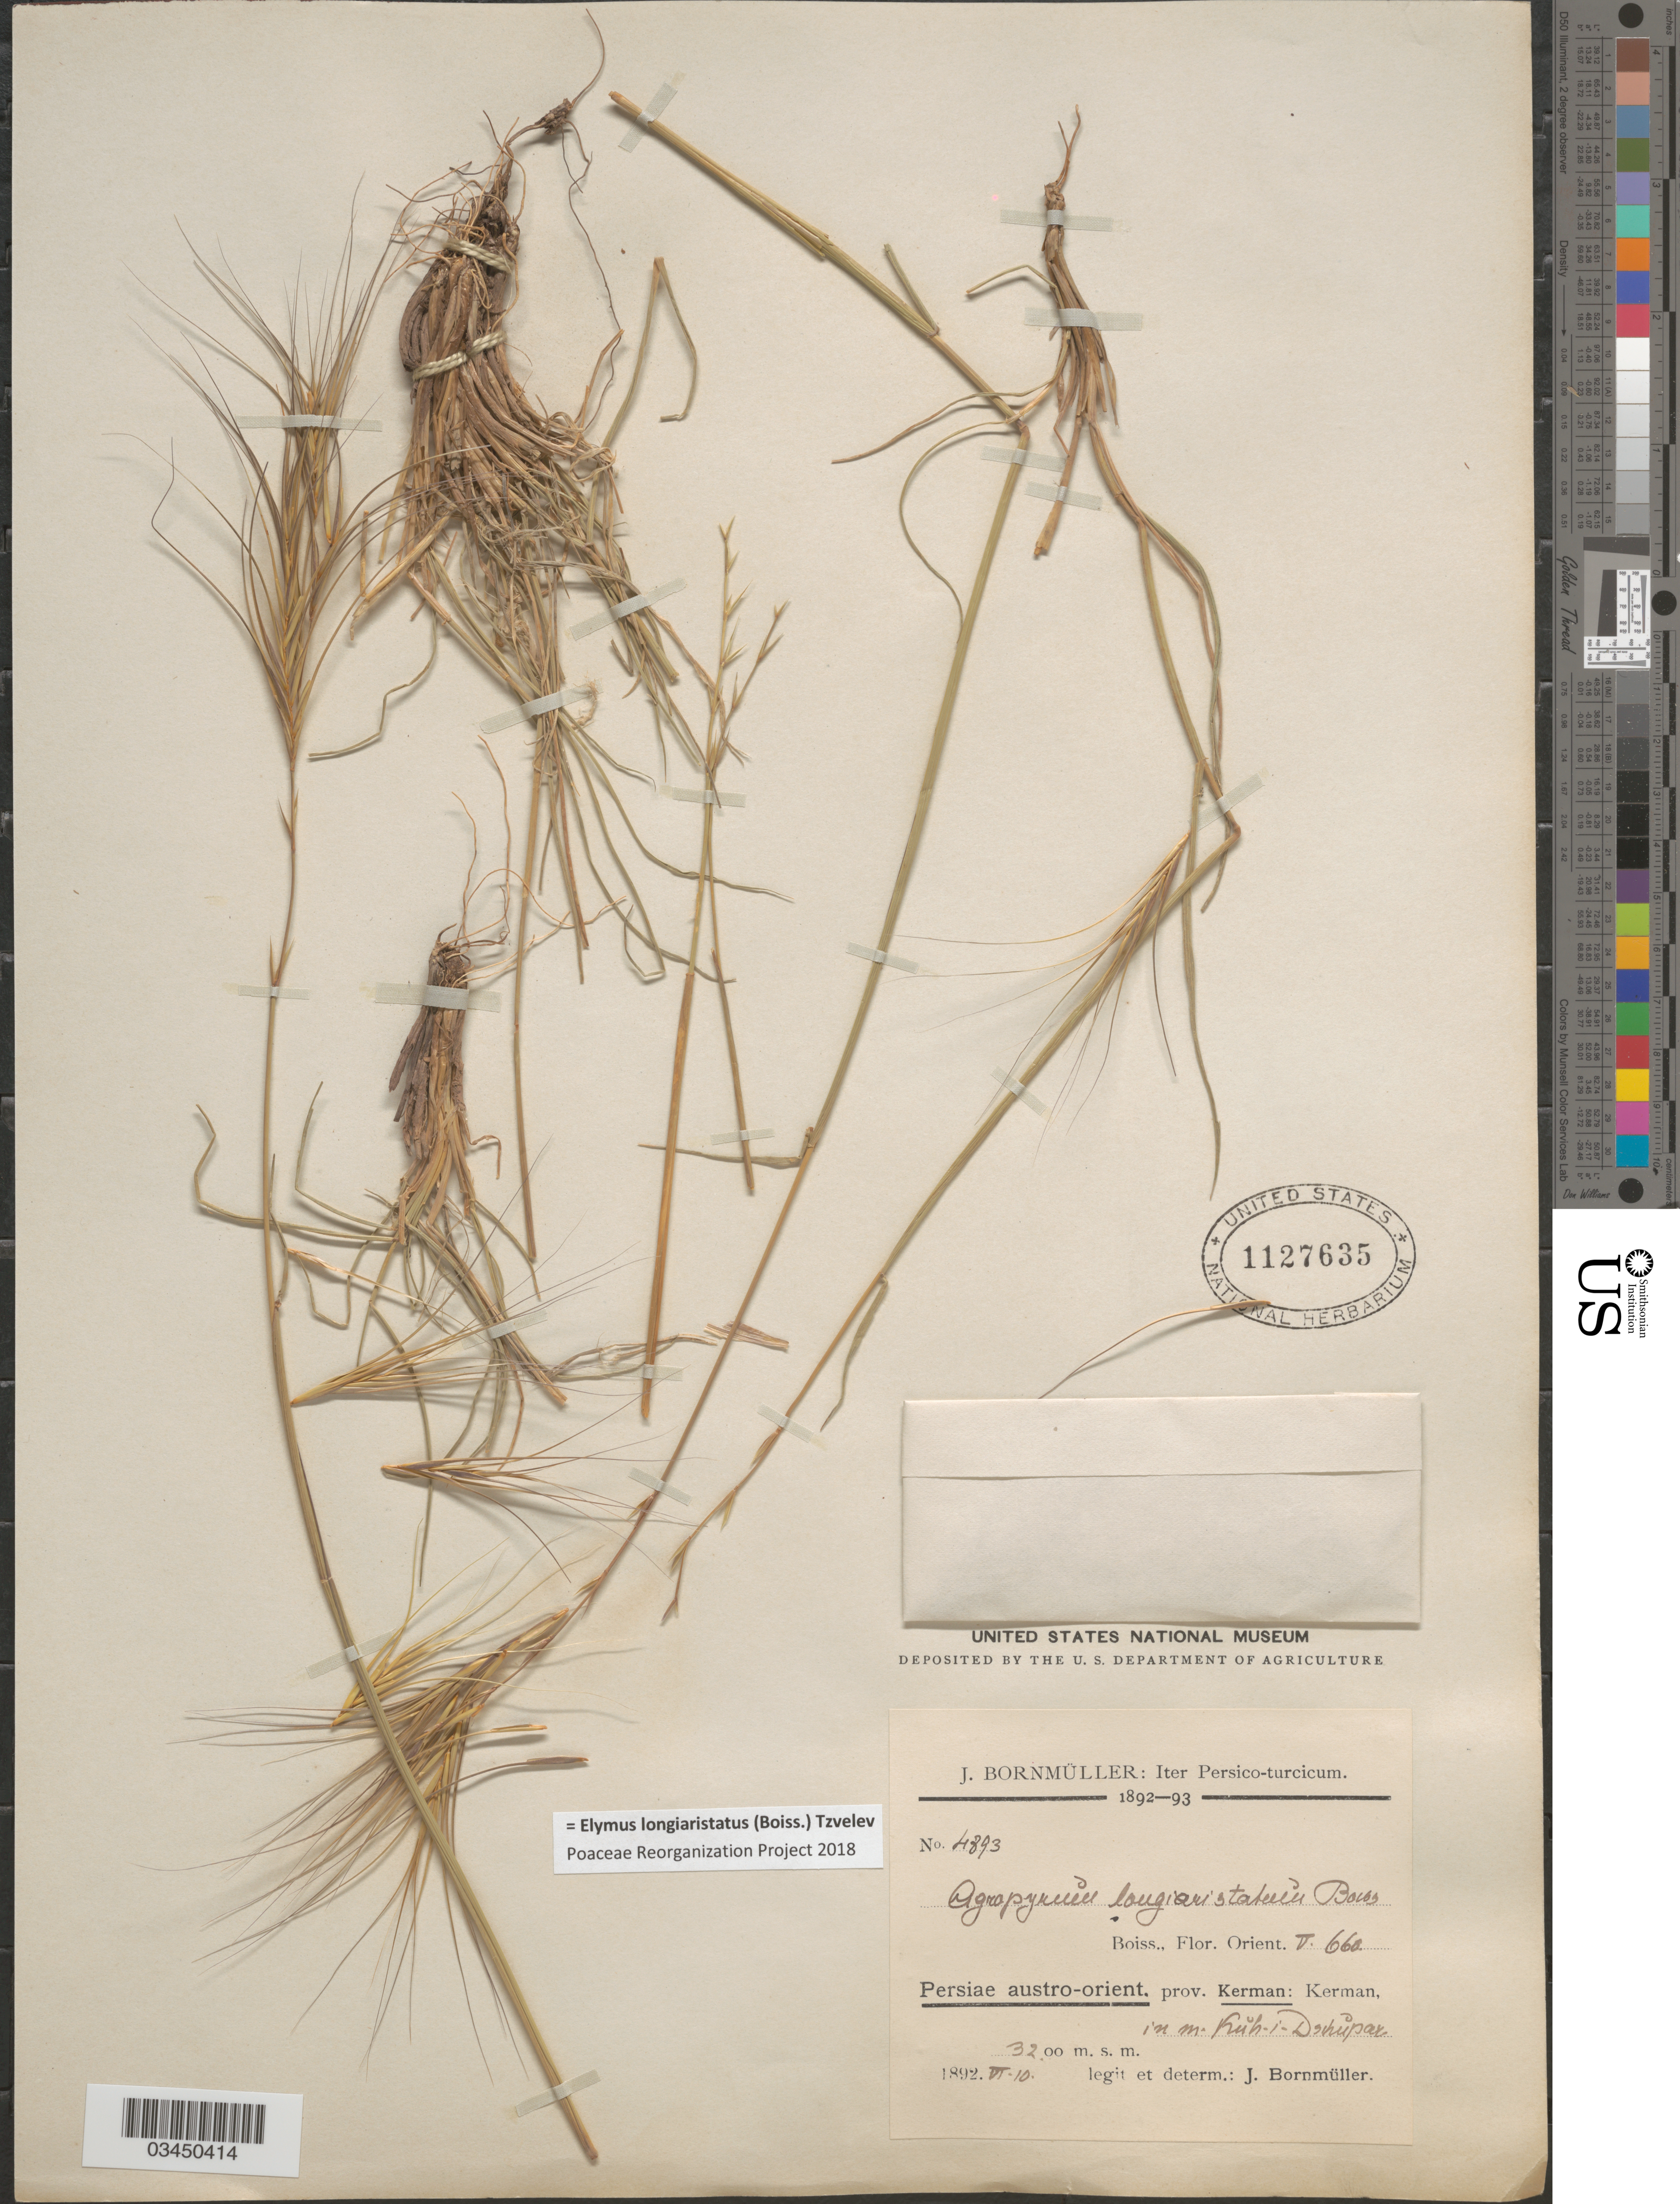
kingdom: Plantae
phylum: Tracheophyta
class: Liliopsida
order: Poales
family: Poaceae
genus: Elymus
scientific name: Elymus longiaristatus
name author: (Boiss.) Tzvelev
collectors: J. Bornmüller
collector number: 4893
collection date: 1892-06-10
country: Iran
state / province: Kerman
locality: Iter Persico-turcicum. 1892-93. Persiae austro-orient. prov. Kerman: Kerman, in m. Kŭh-i-Dshŭpar.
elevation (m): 3200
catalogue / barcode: US 1127635